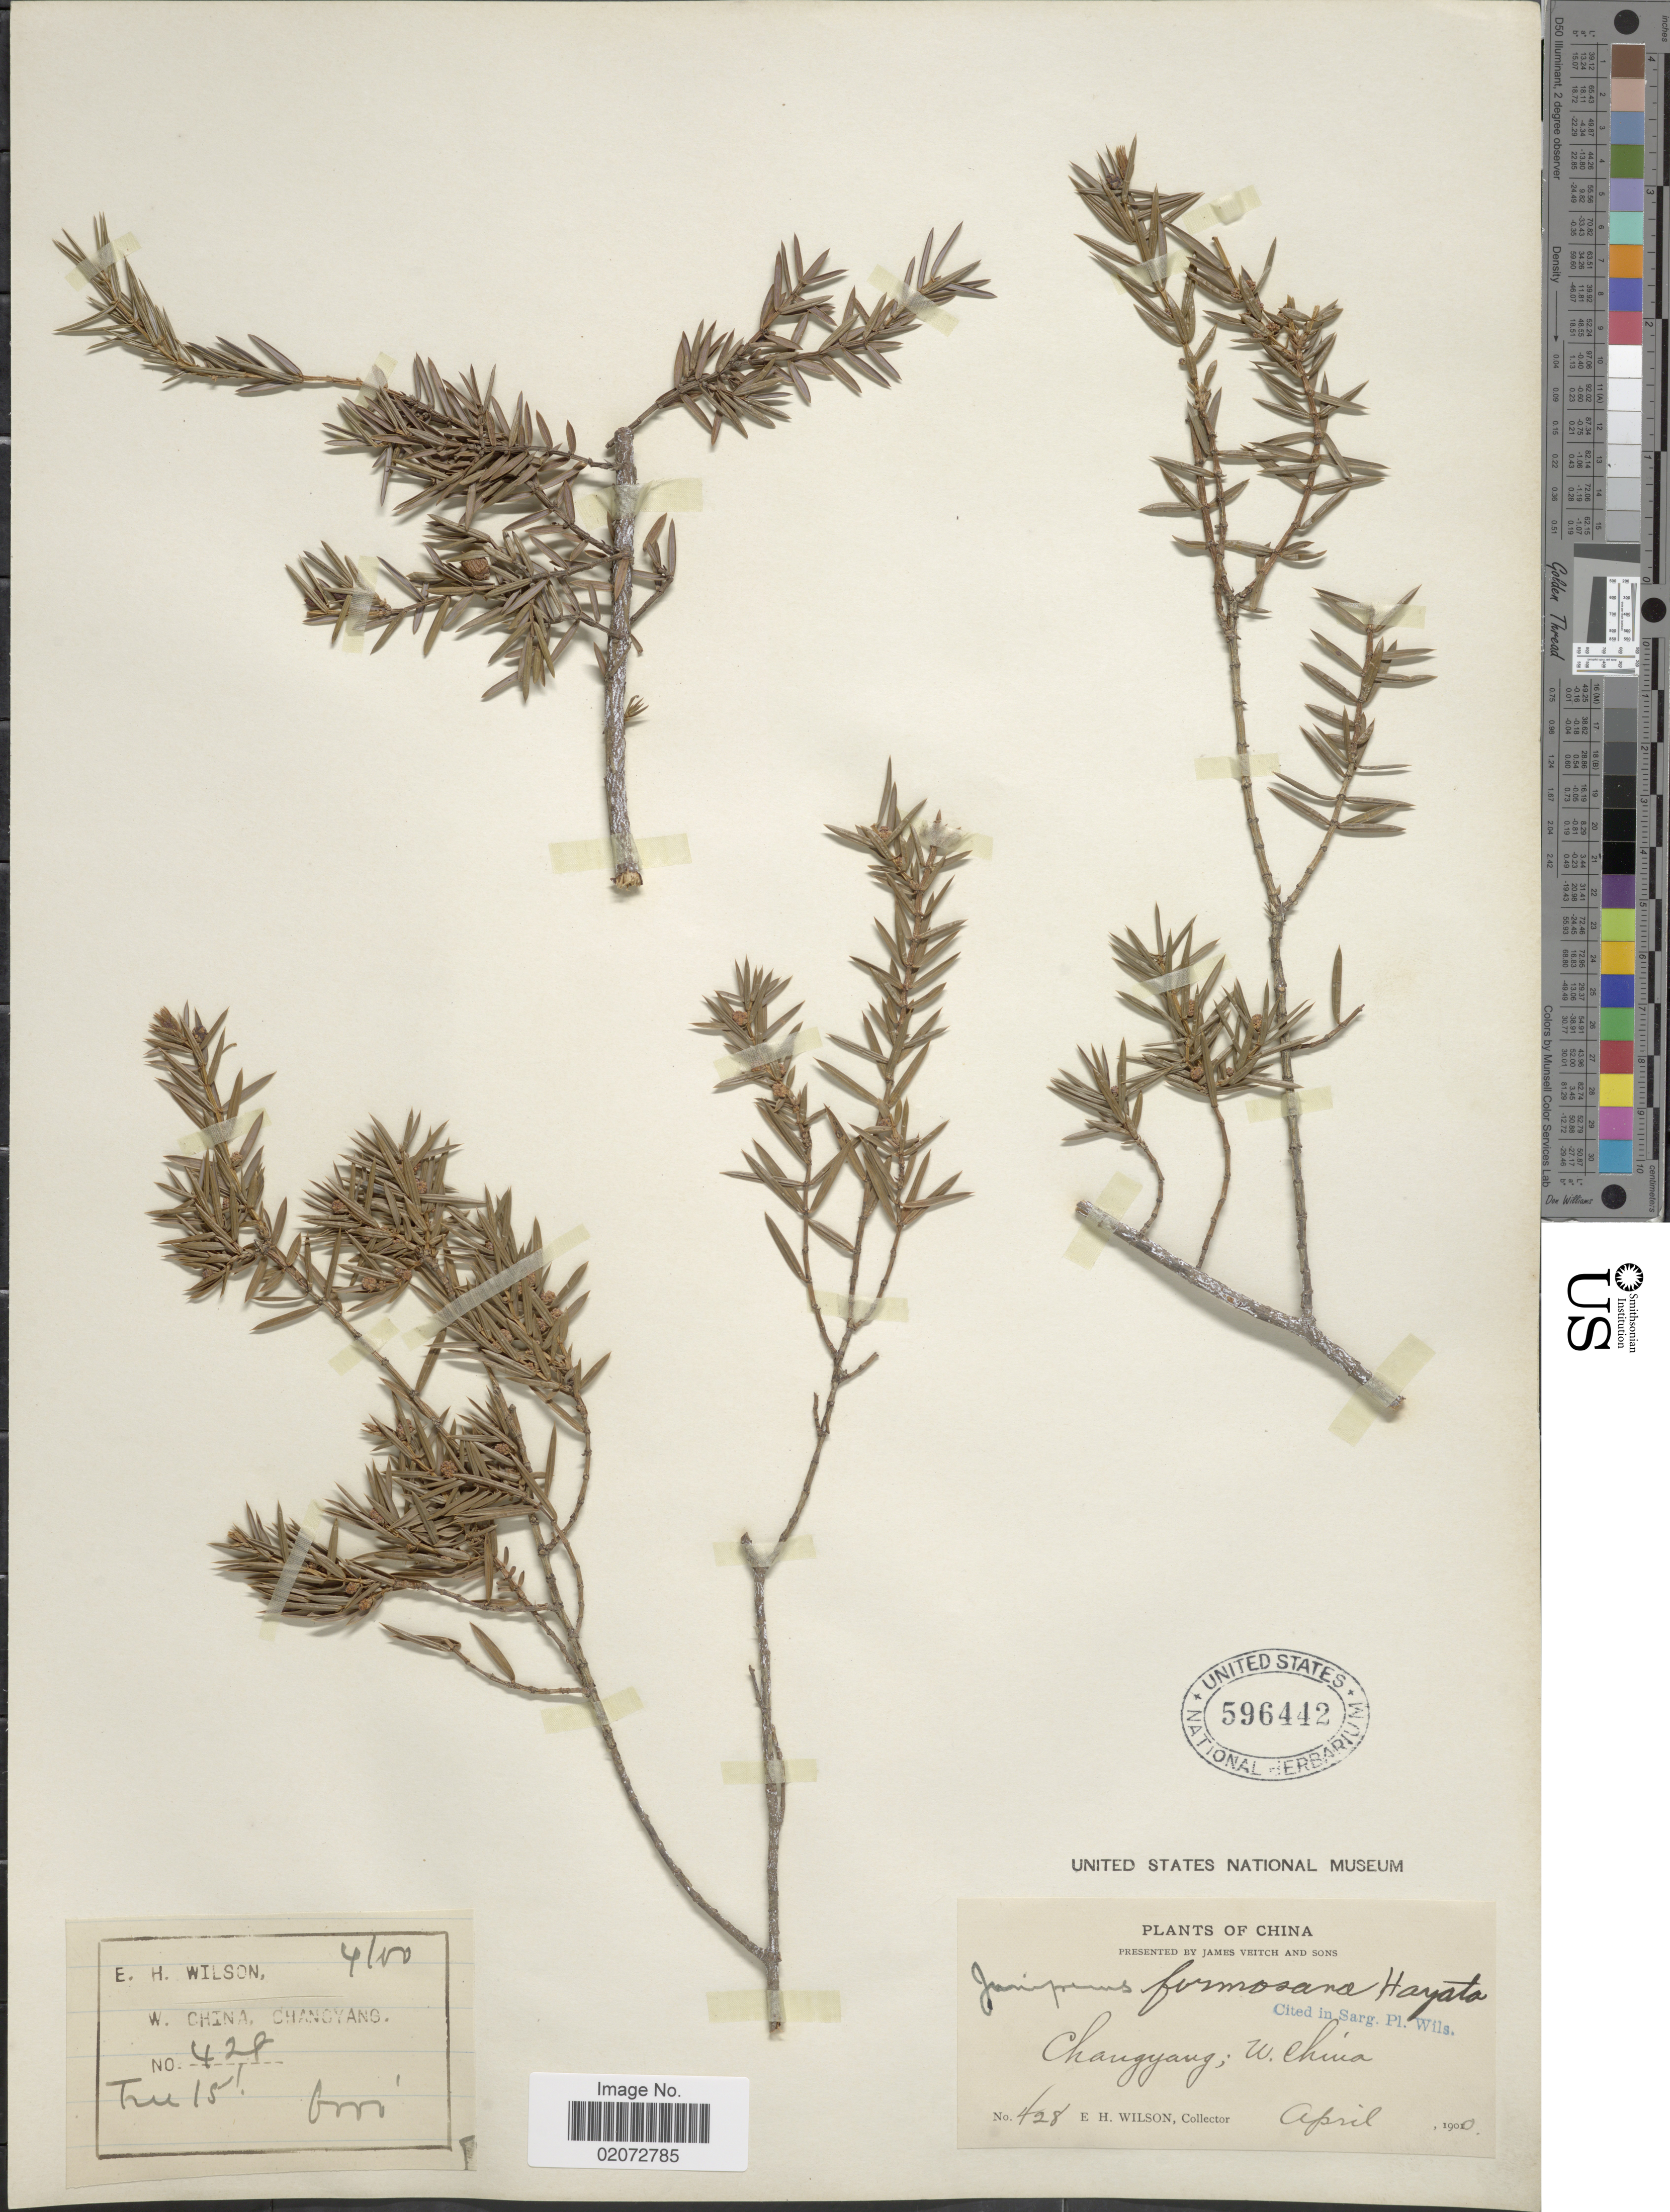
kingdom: Plantae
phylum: Tracheophyta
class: Pinopsida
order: Pinales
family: Cupressaceae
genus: Juniperus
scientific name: Juniperus formosana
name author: Hayata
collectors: E. Wilson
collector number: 428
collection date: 1900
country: China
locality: Changyang, W. China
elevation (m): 1829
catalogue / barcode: US 596442